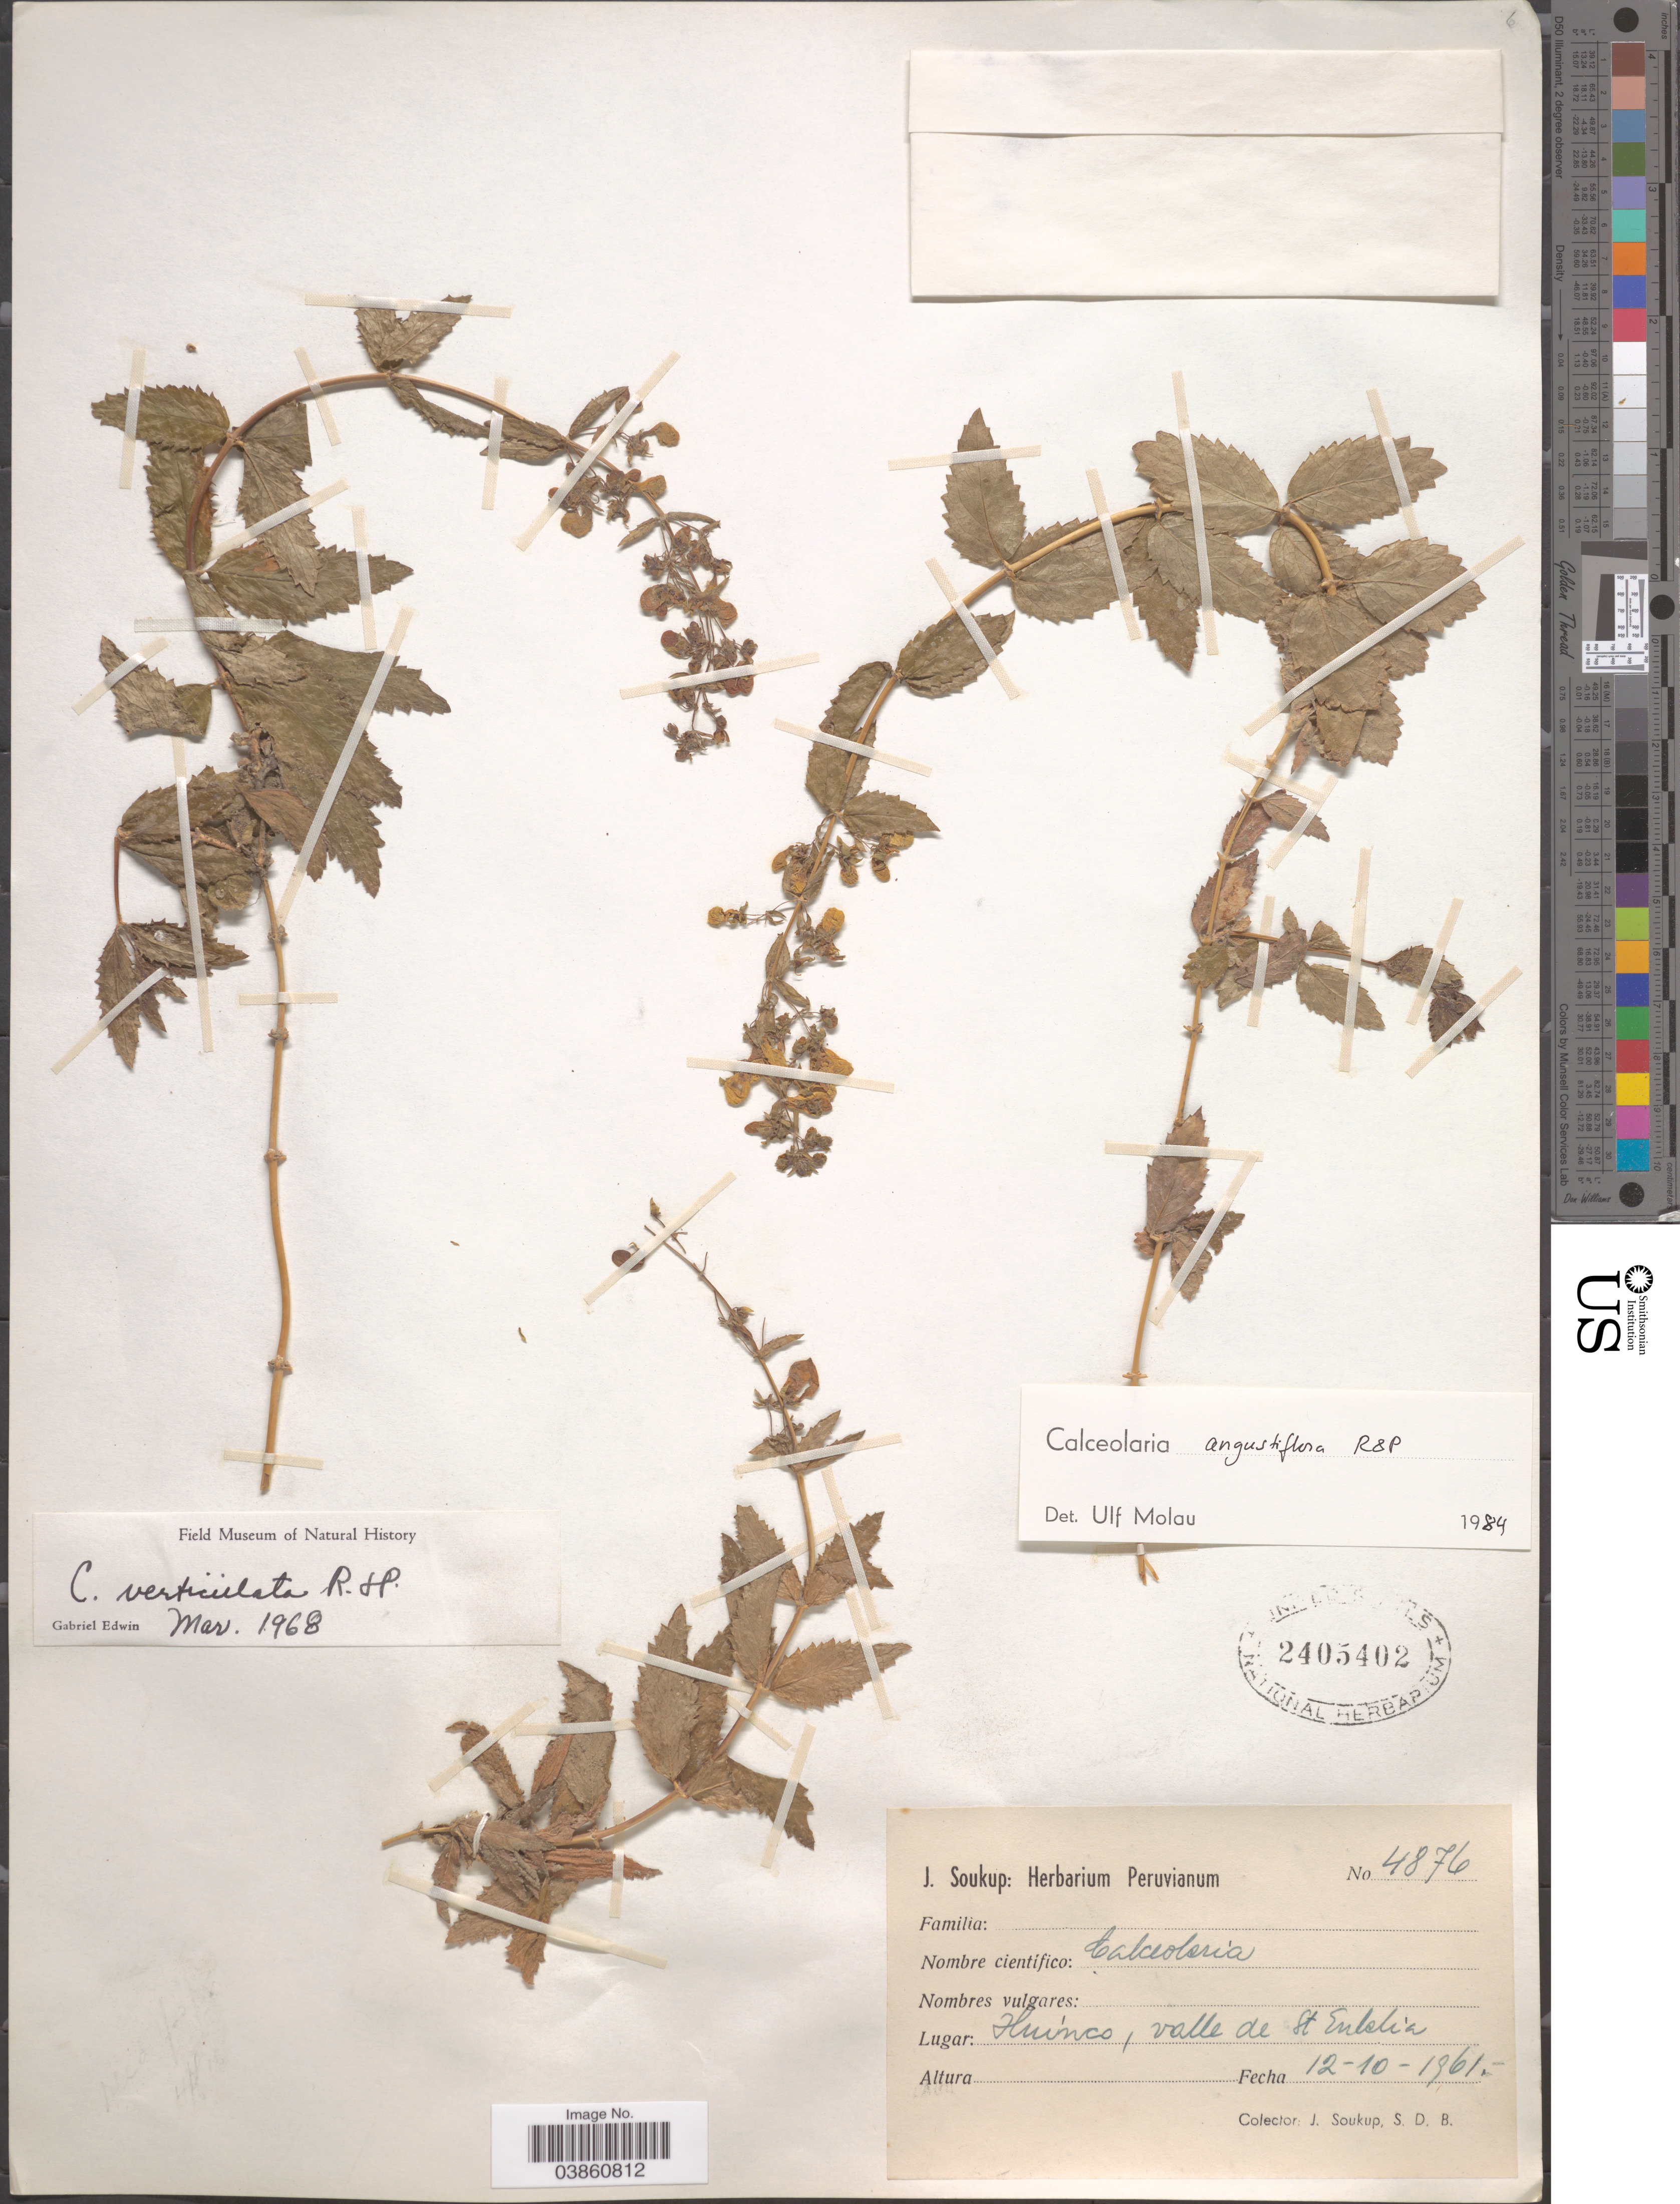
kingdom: Plantae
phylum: Tracheophyta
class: Magnoliopsida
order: Lamiales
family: Calceolariaceae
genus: Calceolaria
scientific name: Calceolaria angustiflora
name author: Ruiz & Pav.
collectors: J. Soukup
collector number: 4876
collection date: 1961-10-12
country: Peru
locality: Huínco, valle de St Eulalia.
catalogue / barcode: US 2405402